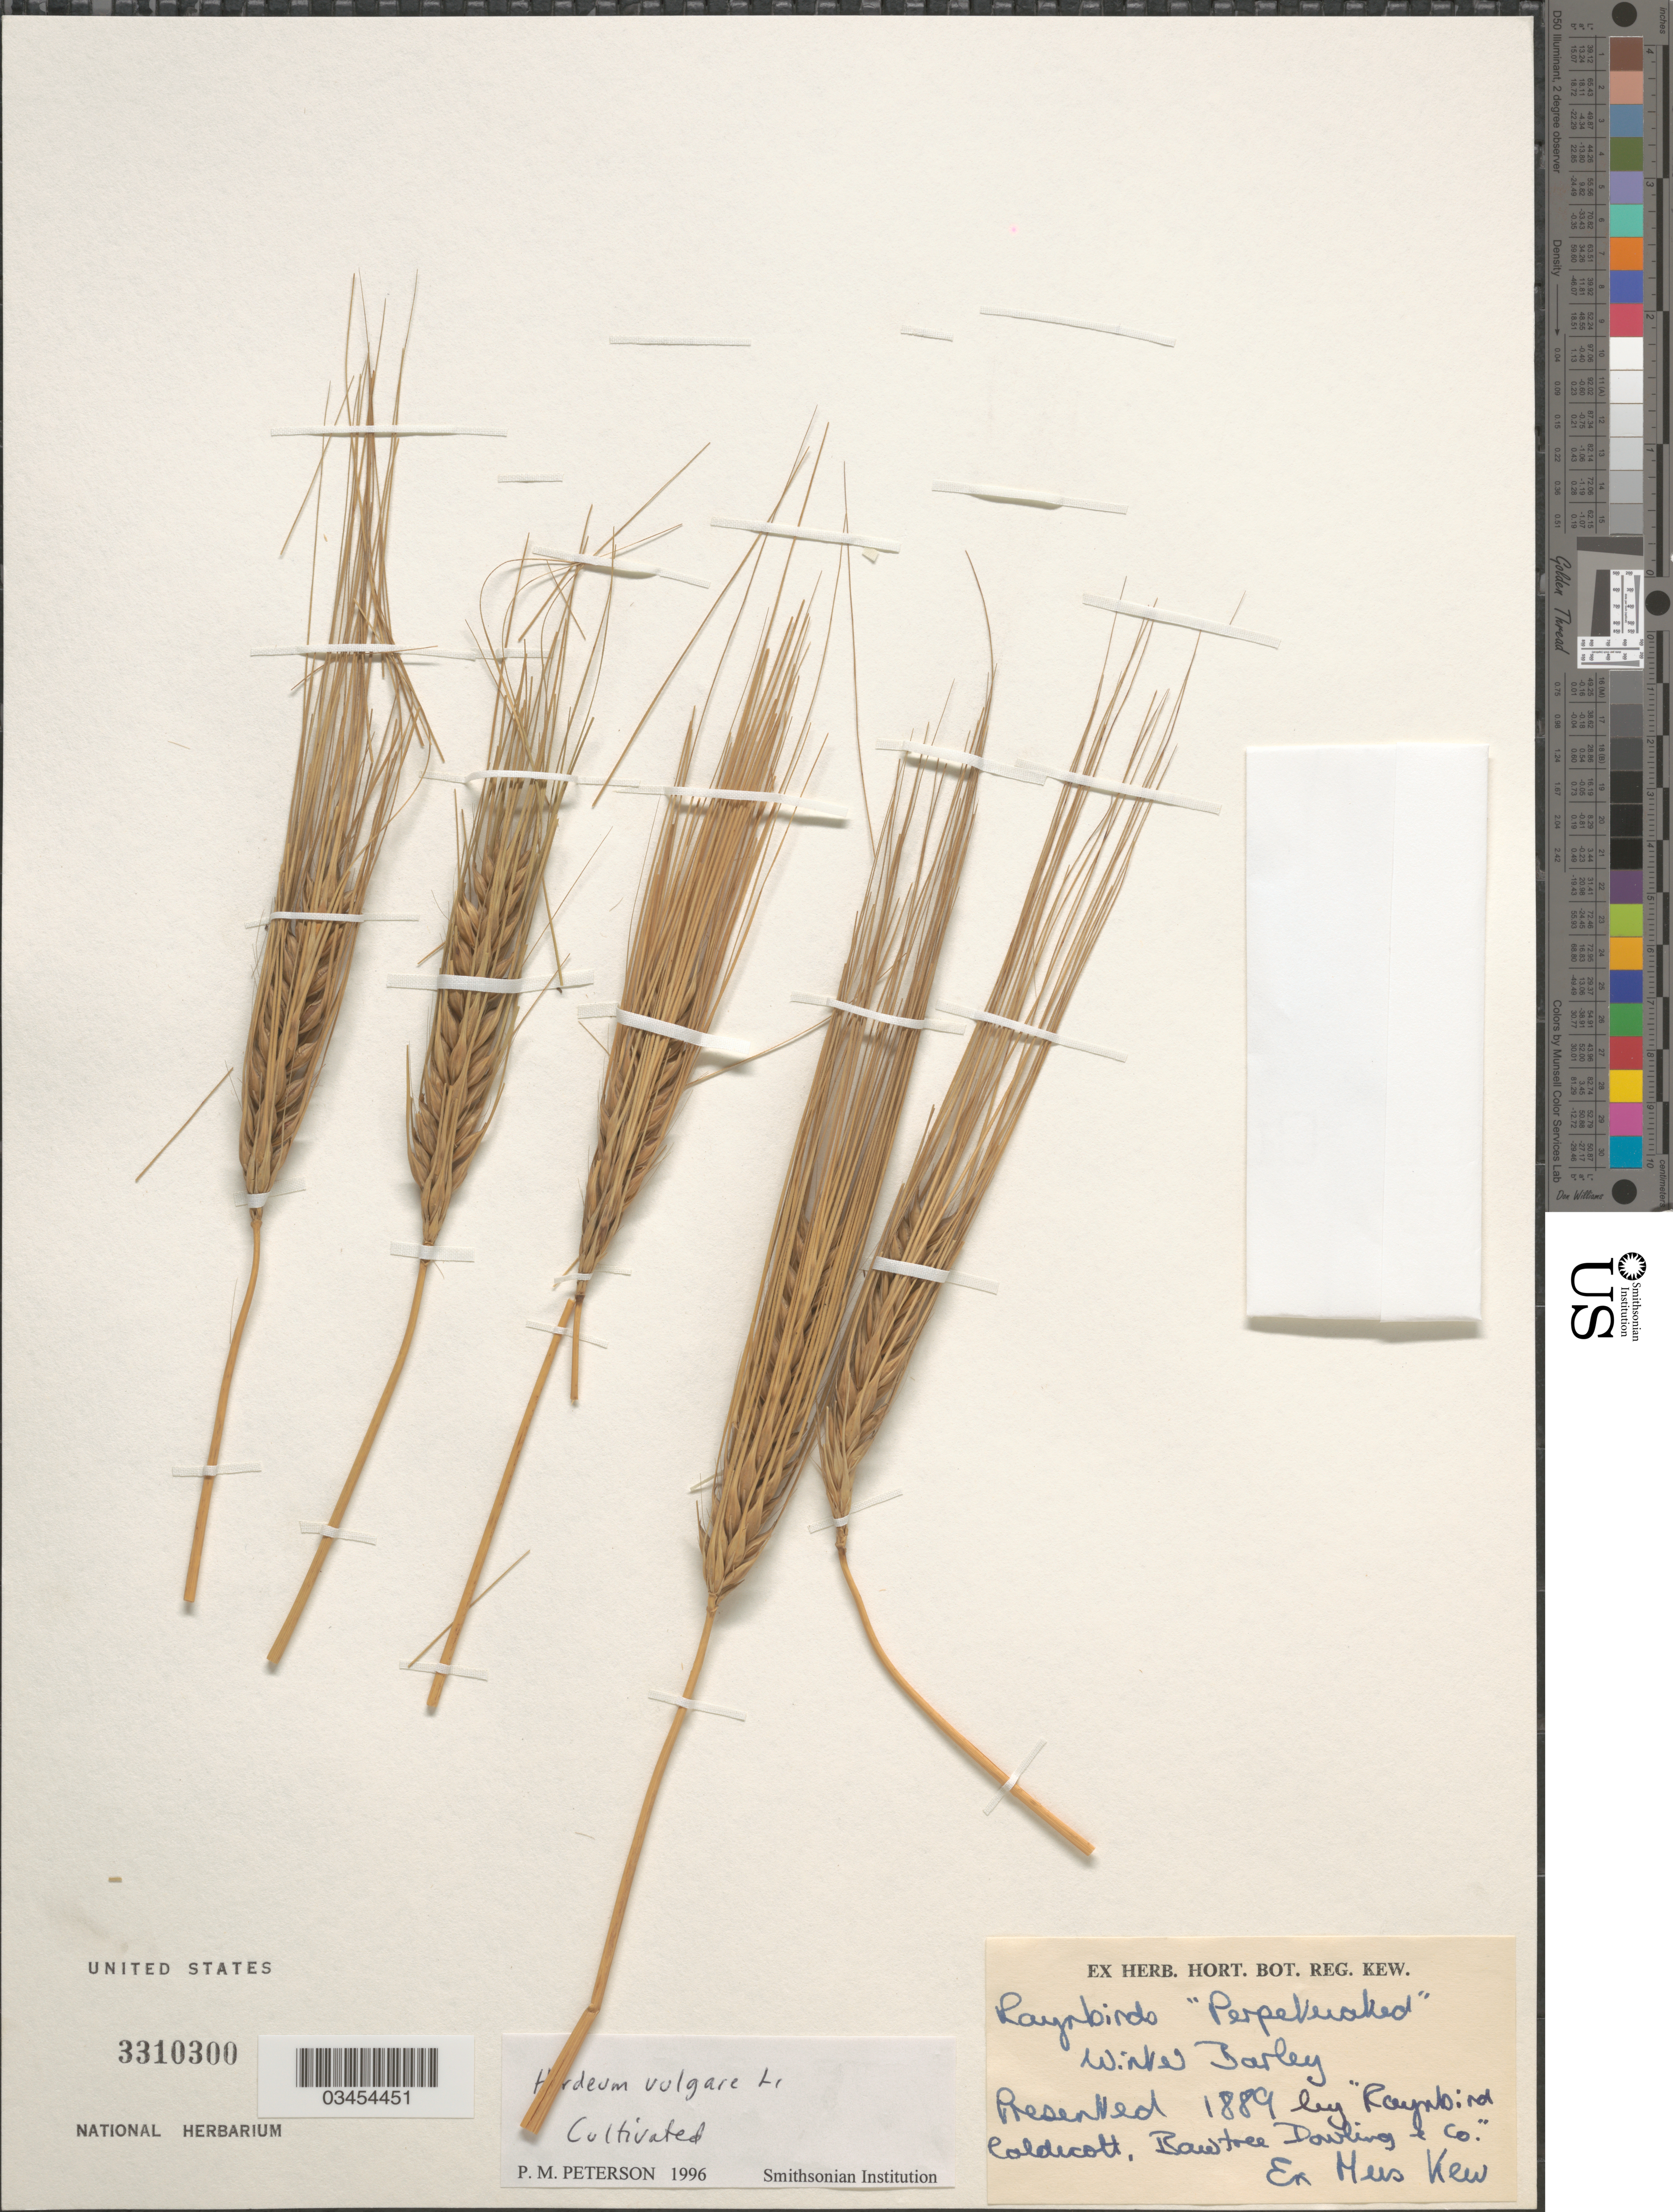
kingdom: Plantae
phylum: Tracheophyta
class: Liliopsida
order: Poales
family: Poaceae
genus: Hordeum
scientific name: Hordeum vulgare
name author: L.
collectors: ex herb. Hort. Reg. Kew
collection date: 1889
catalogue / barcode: US 3310300